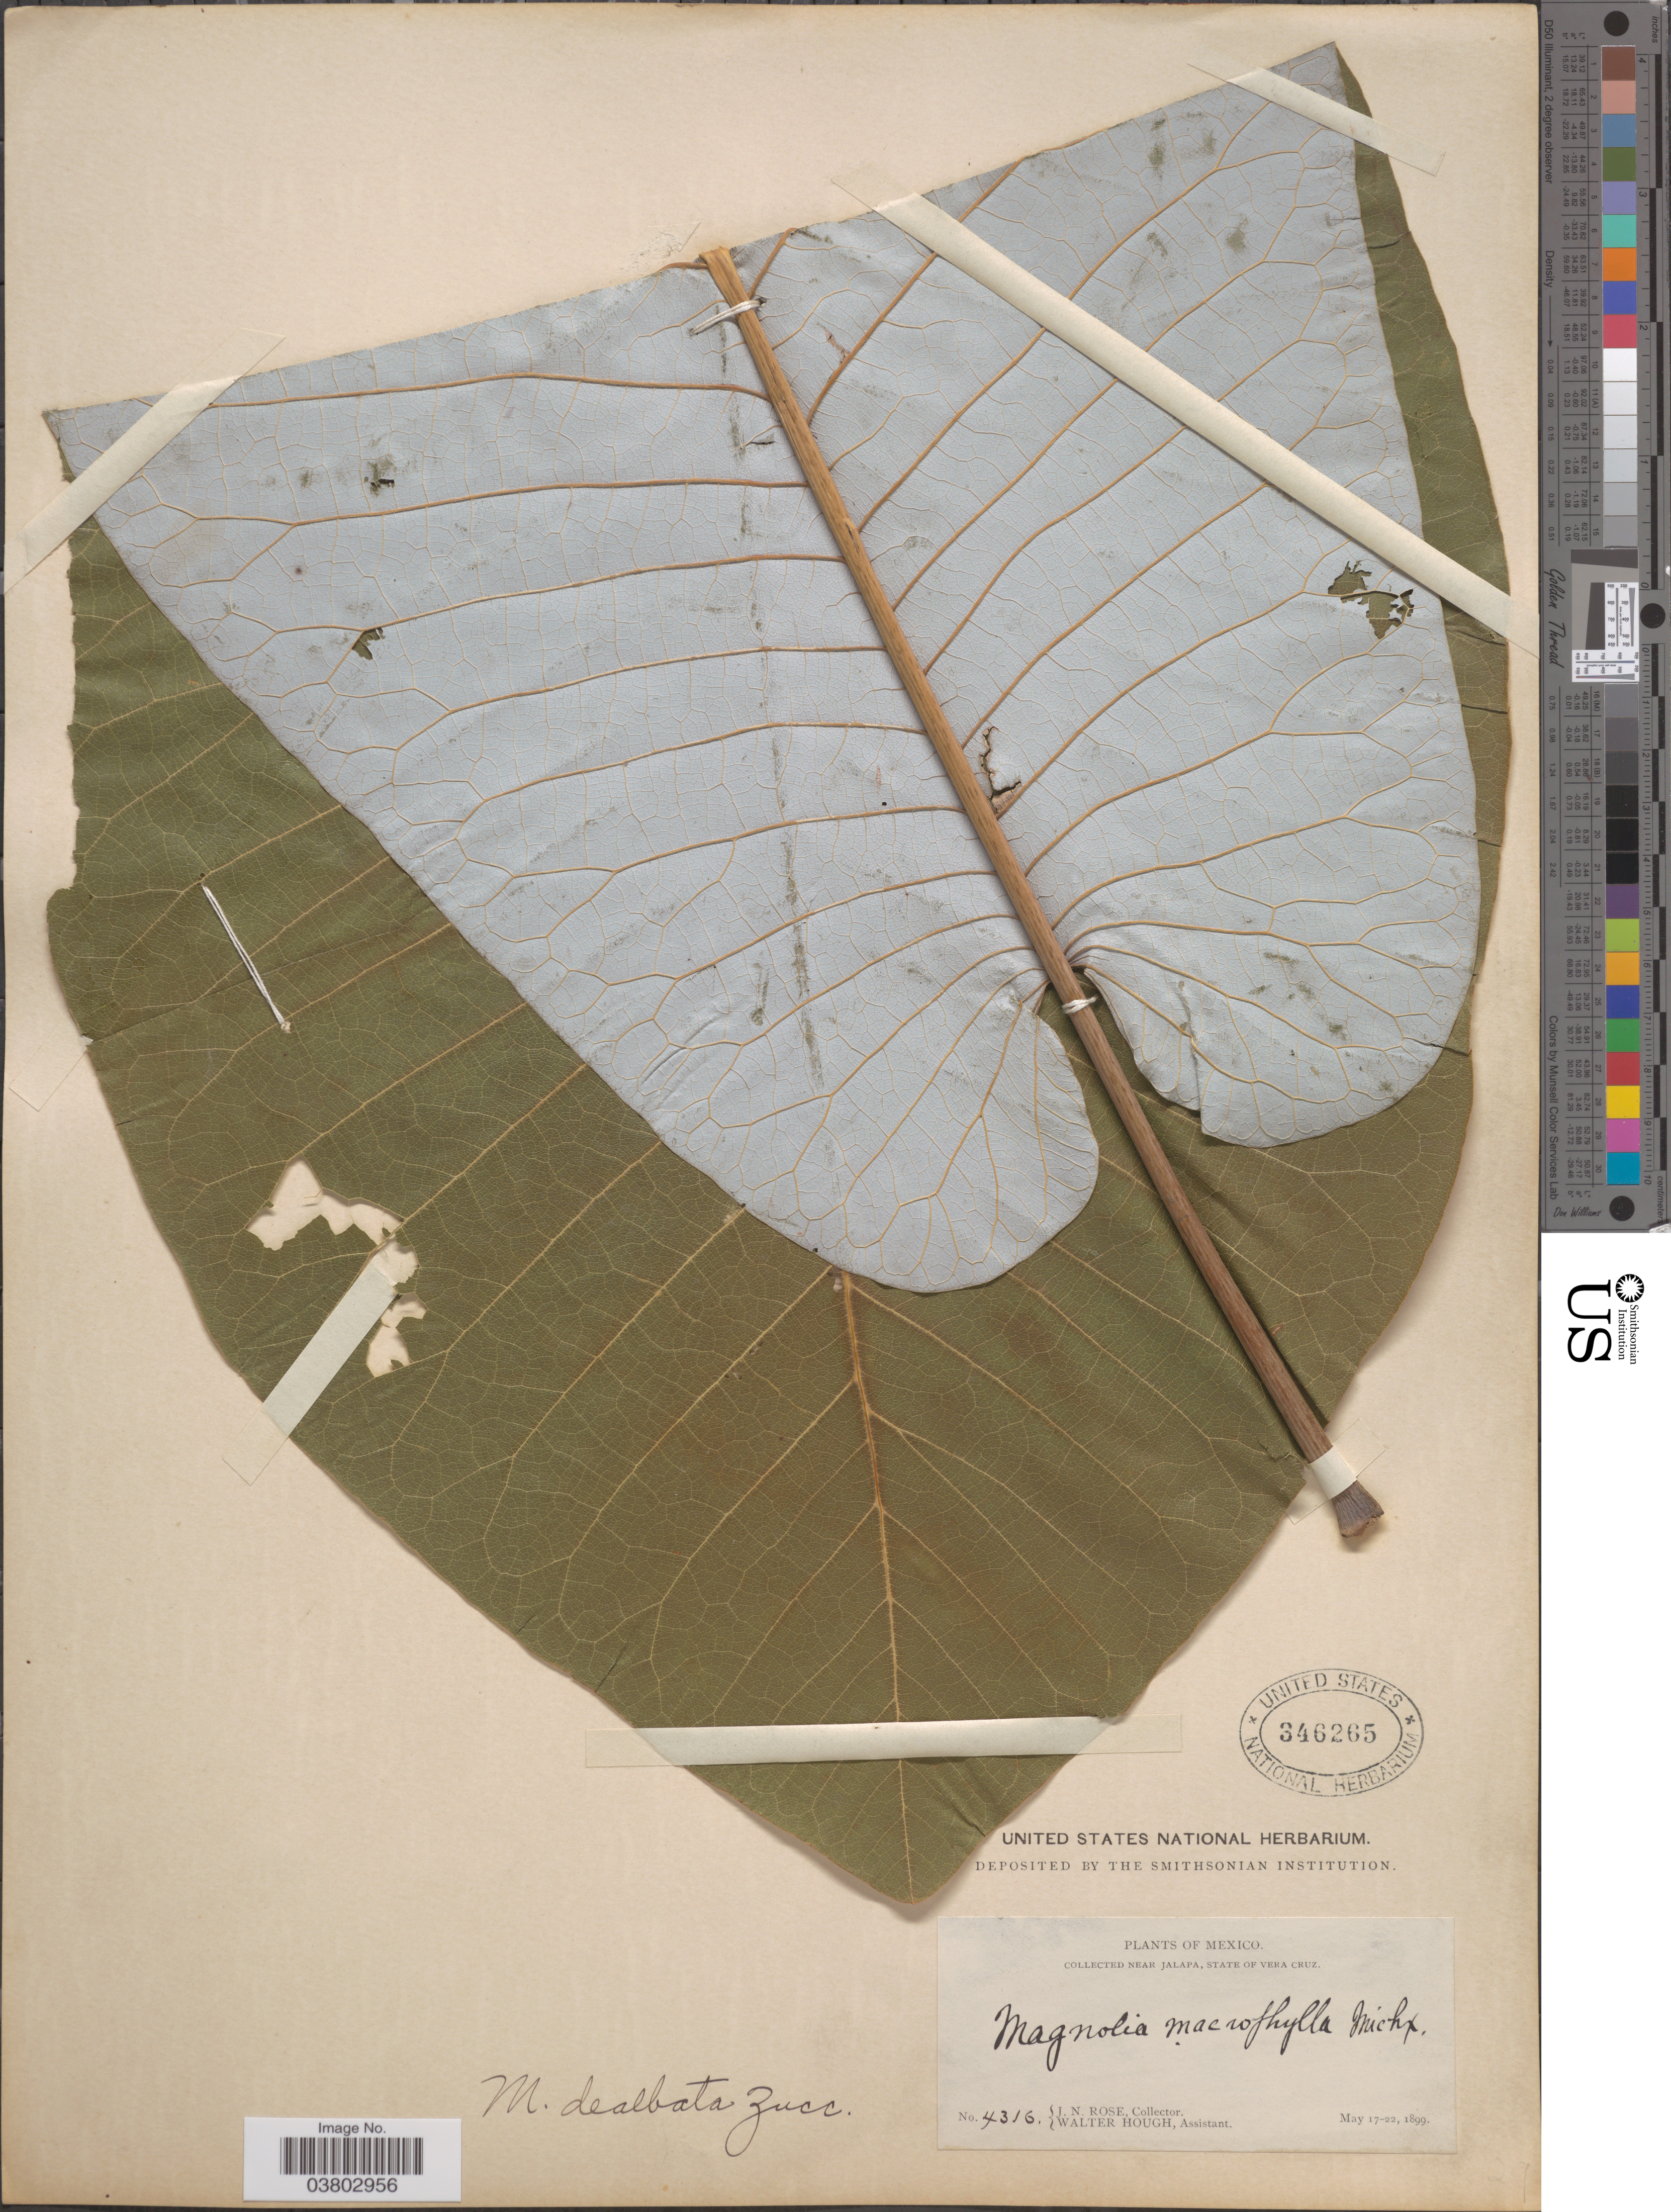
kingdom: Plantae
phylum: Tracheophyta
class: Magnoliopsida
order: Magnoliales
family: Magnoliaceae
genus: Magnolia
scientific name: Magnolia dealbata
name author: Zucc.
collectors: J. N. Rose & W. Hough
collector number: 4316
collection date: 1899-05-17/1899-05-22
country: Mexico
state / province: Veracruz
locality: Near Jalapa, State of Vera Cruz.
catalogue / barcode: US 346265